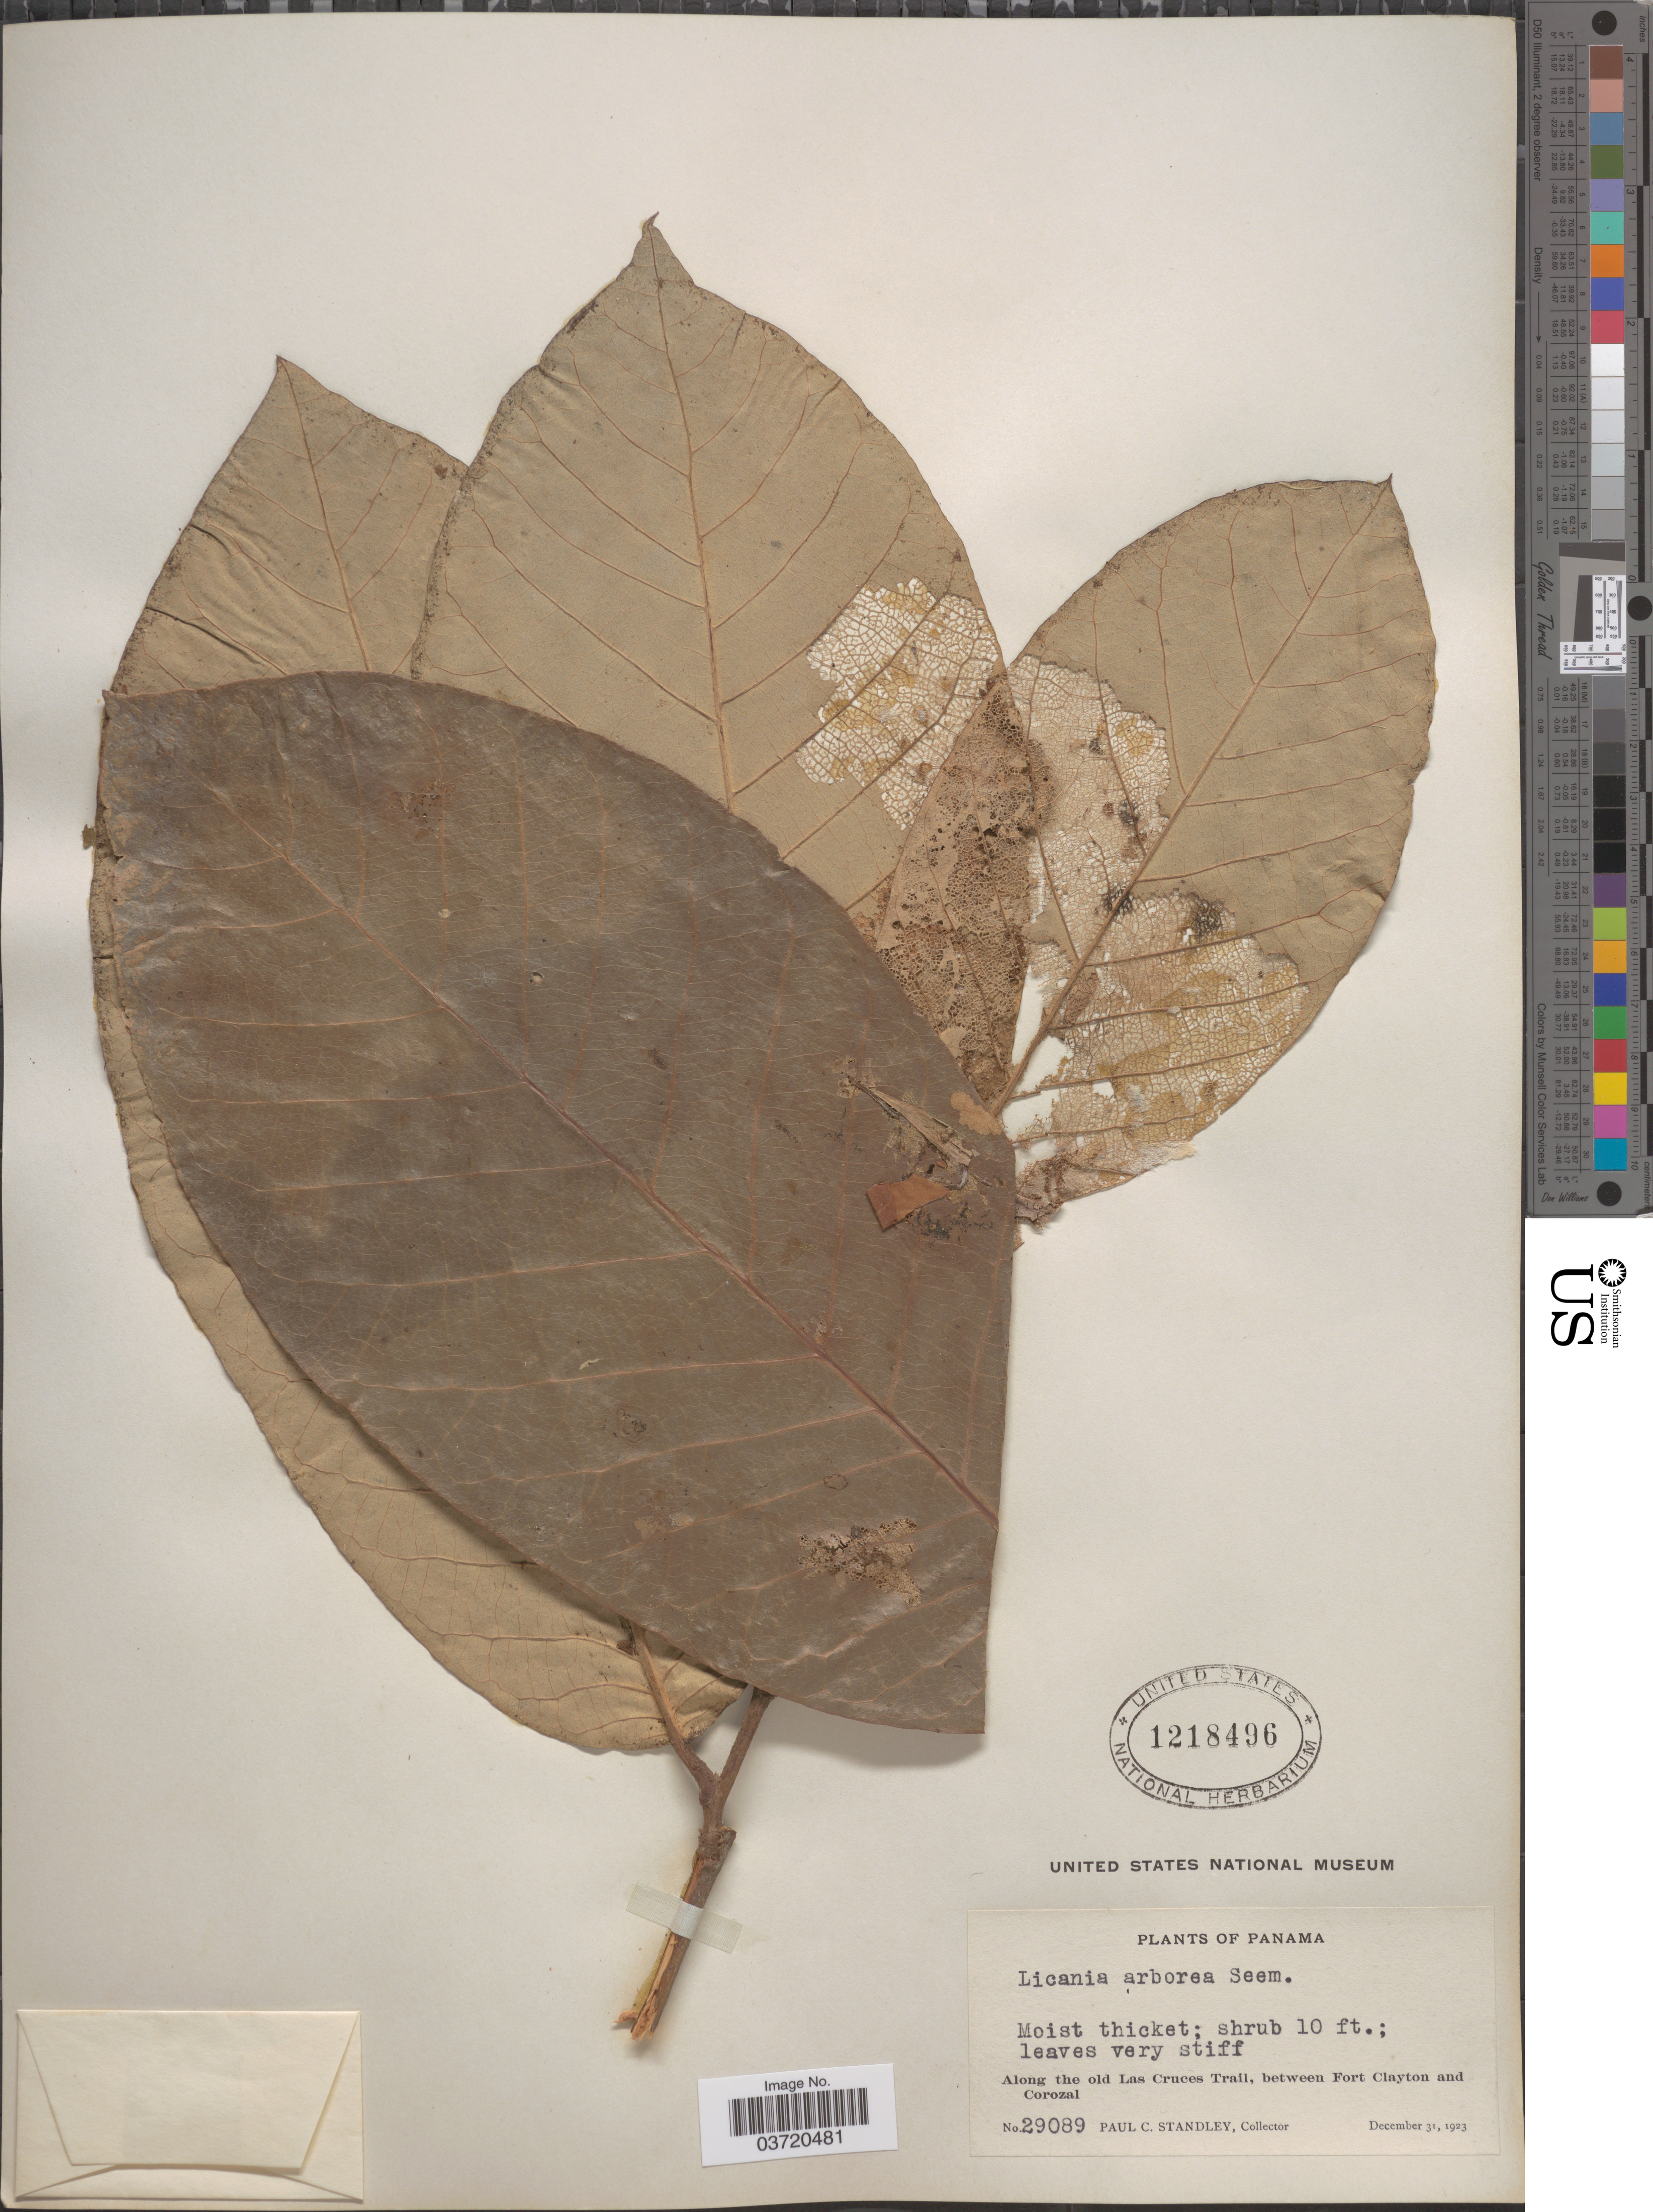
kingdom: Plantae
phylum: Tracheophyta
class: Magnoliopsida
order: Malpighiales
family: Chrysobalanaceae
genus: Microdesmia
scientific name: Microdesmia arborea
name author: (Seem.) Sothers & Prance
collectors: P. C. Standley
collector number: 29089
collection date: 1923-12-31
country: Panama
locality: Along the old Las Cruces Trail, between Fort Clayton and Corozal.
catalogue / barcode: US 1218496